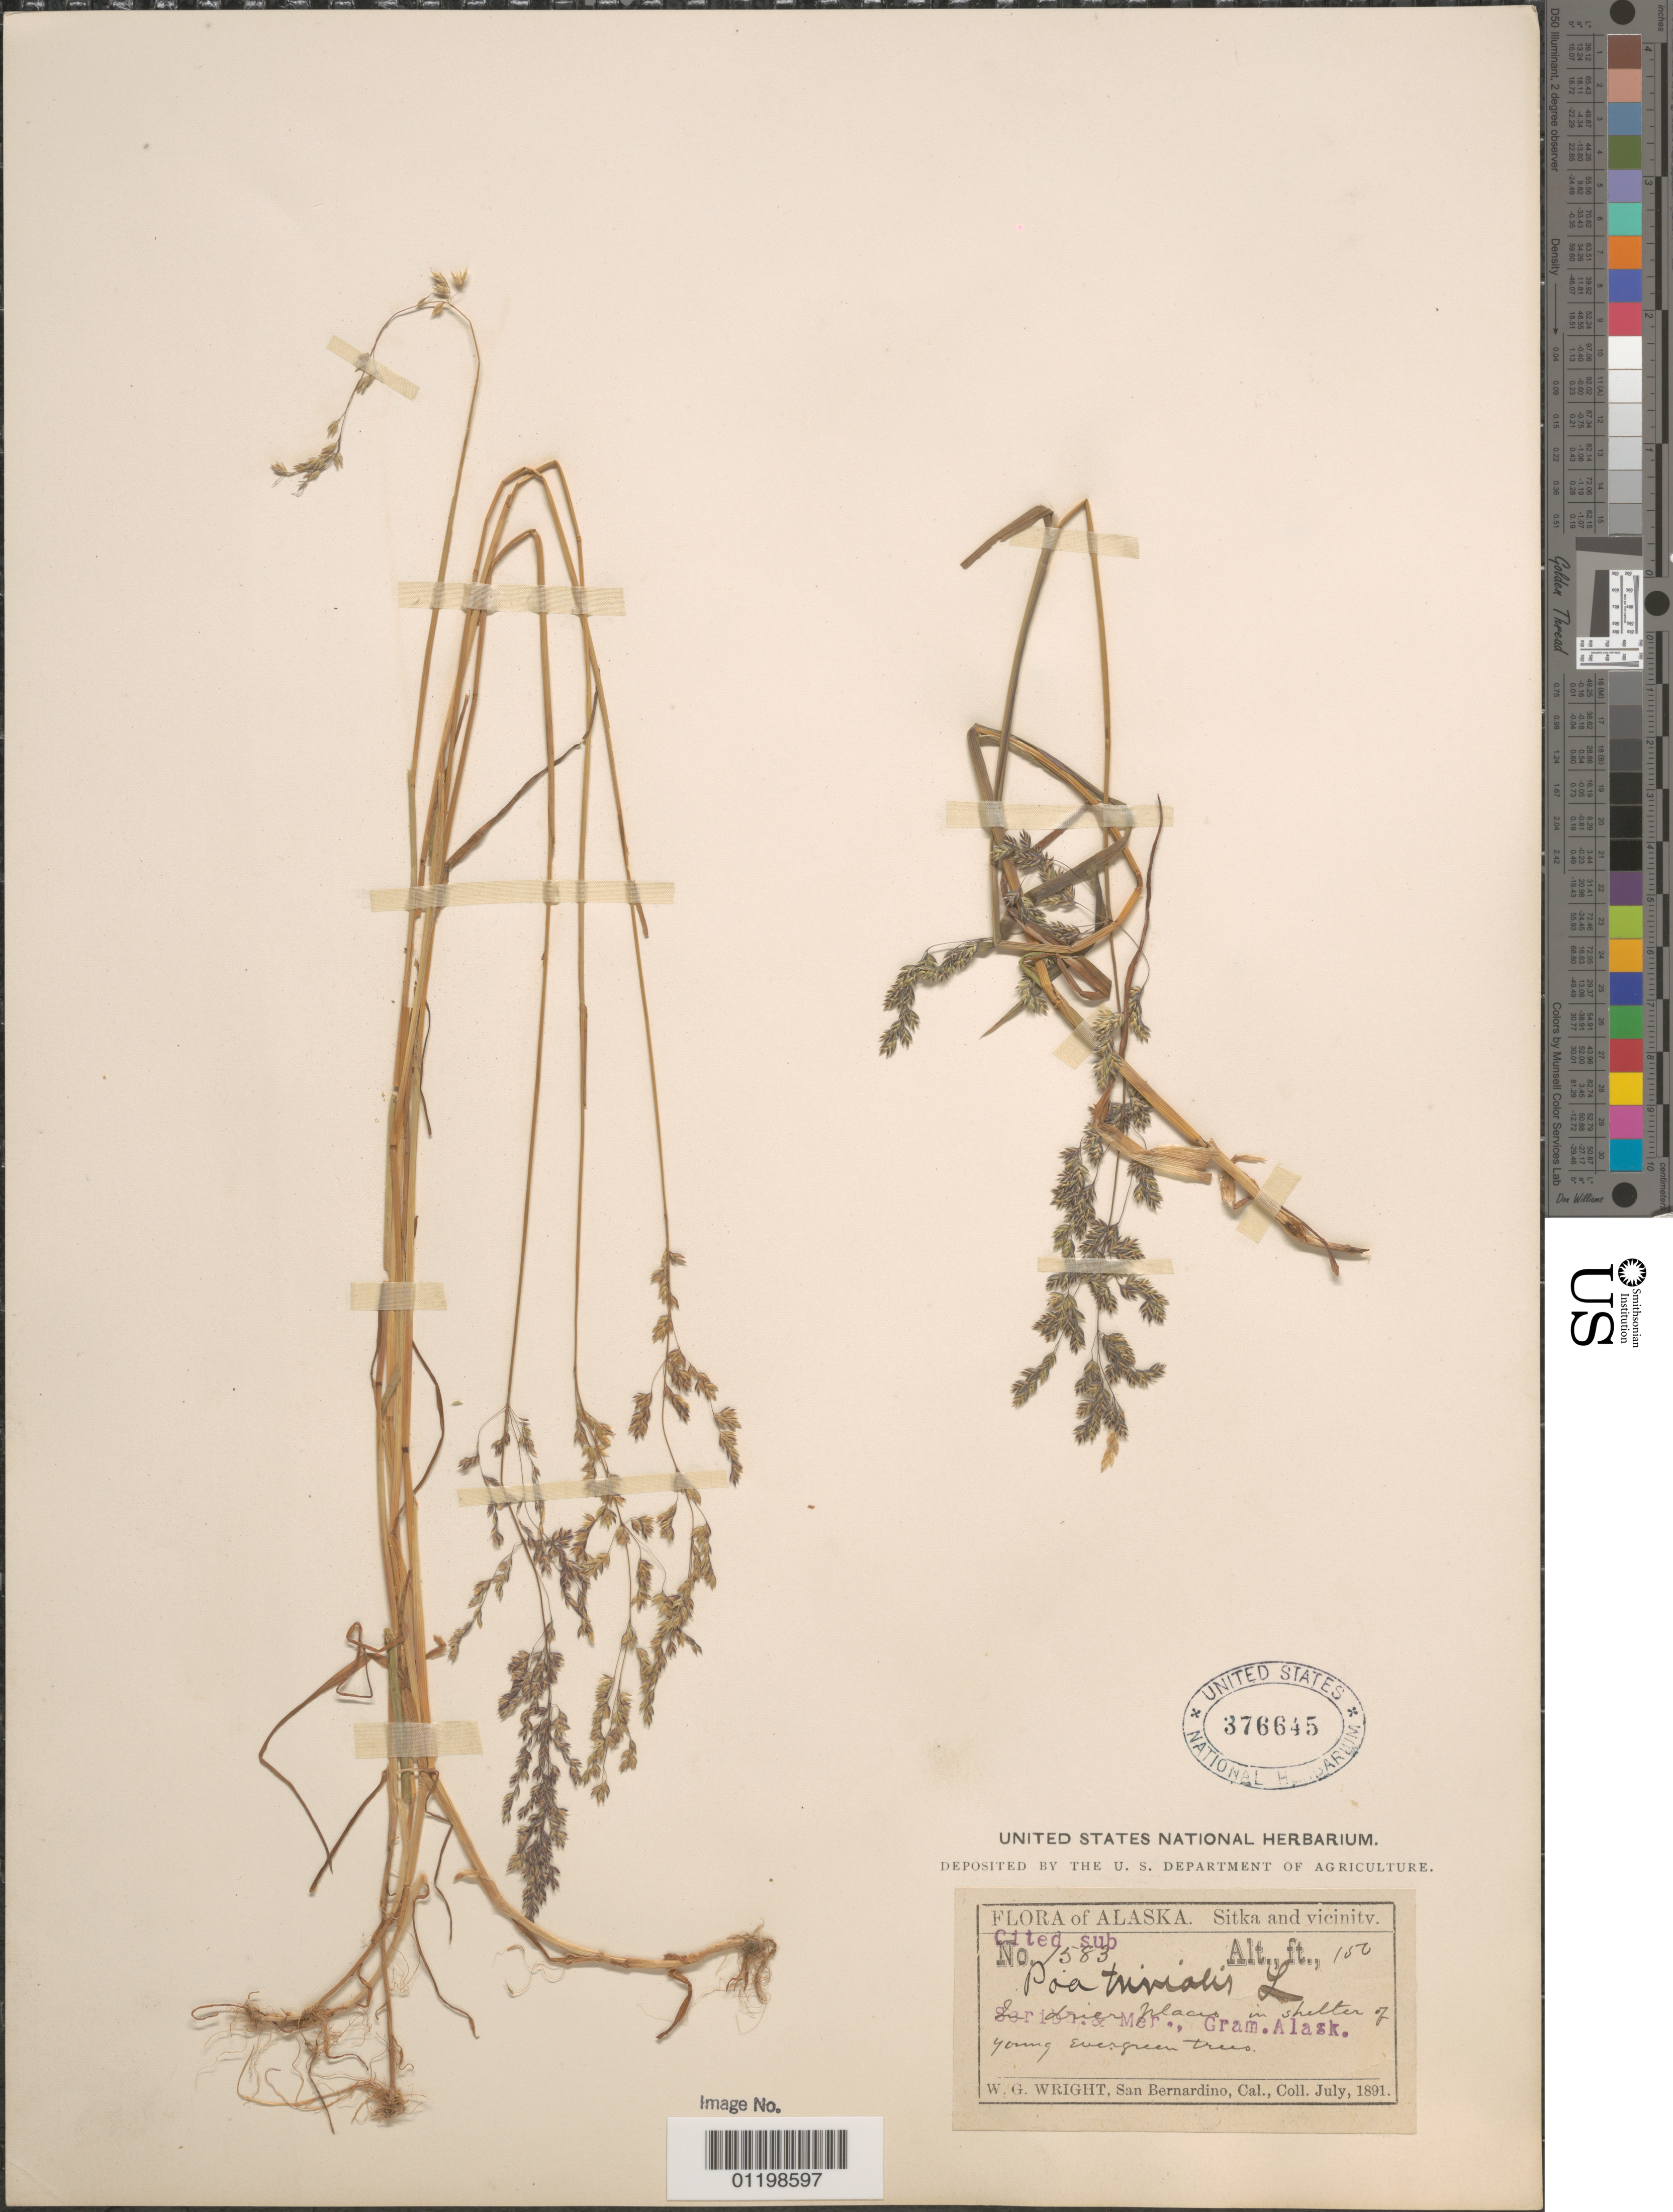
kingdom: Plantae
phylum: Tracheophyta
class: Liliopsida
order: Poales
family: Poaceae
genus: Poa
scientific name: Poa trivialis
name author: L.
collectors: W. G. Wright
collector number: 1583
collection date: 1891-07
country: United States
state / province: California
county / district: San Bernardino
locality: San Bernardino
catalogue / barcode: US 376645